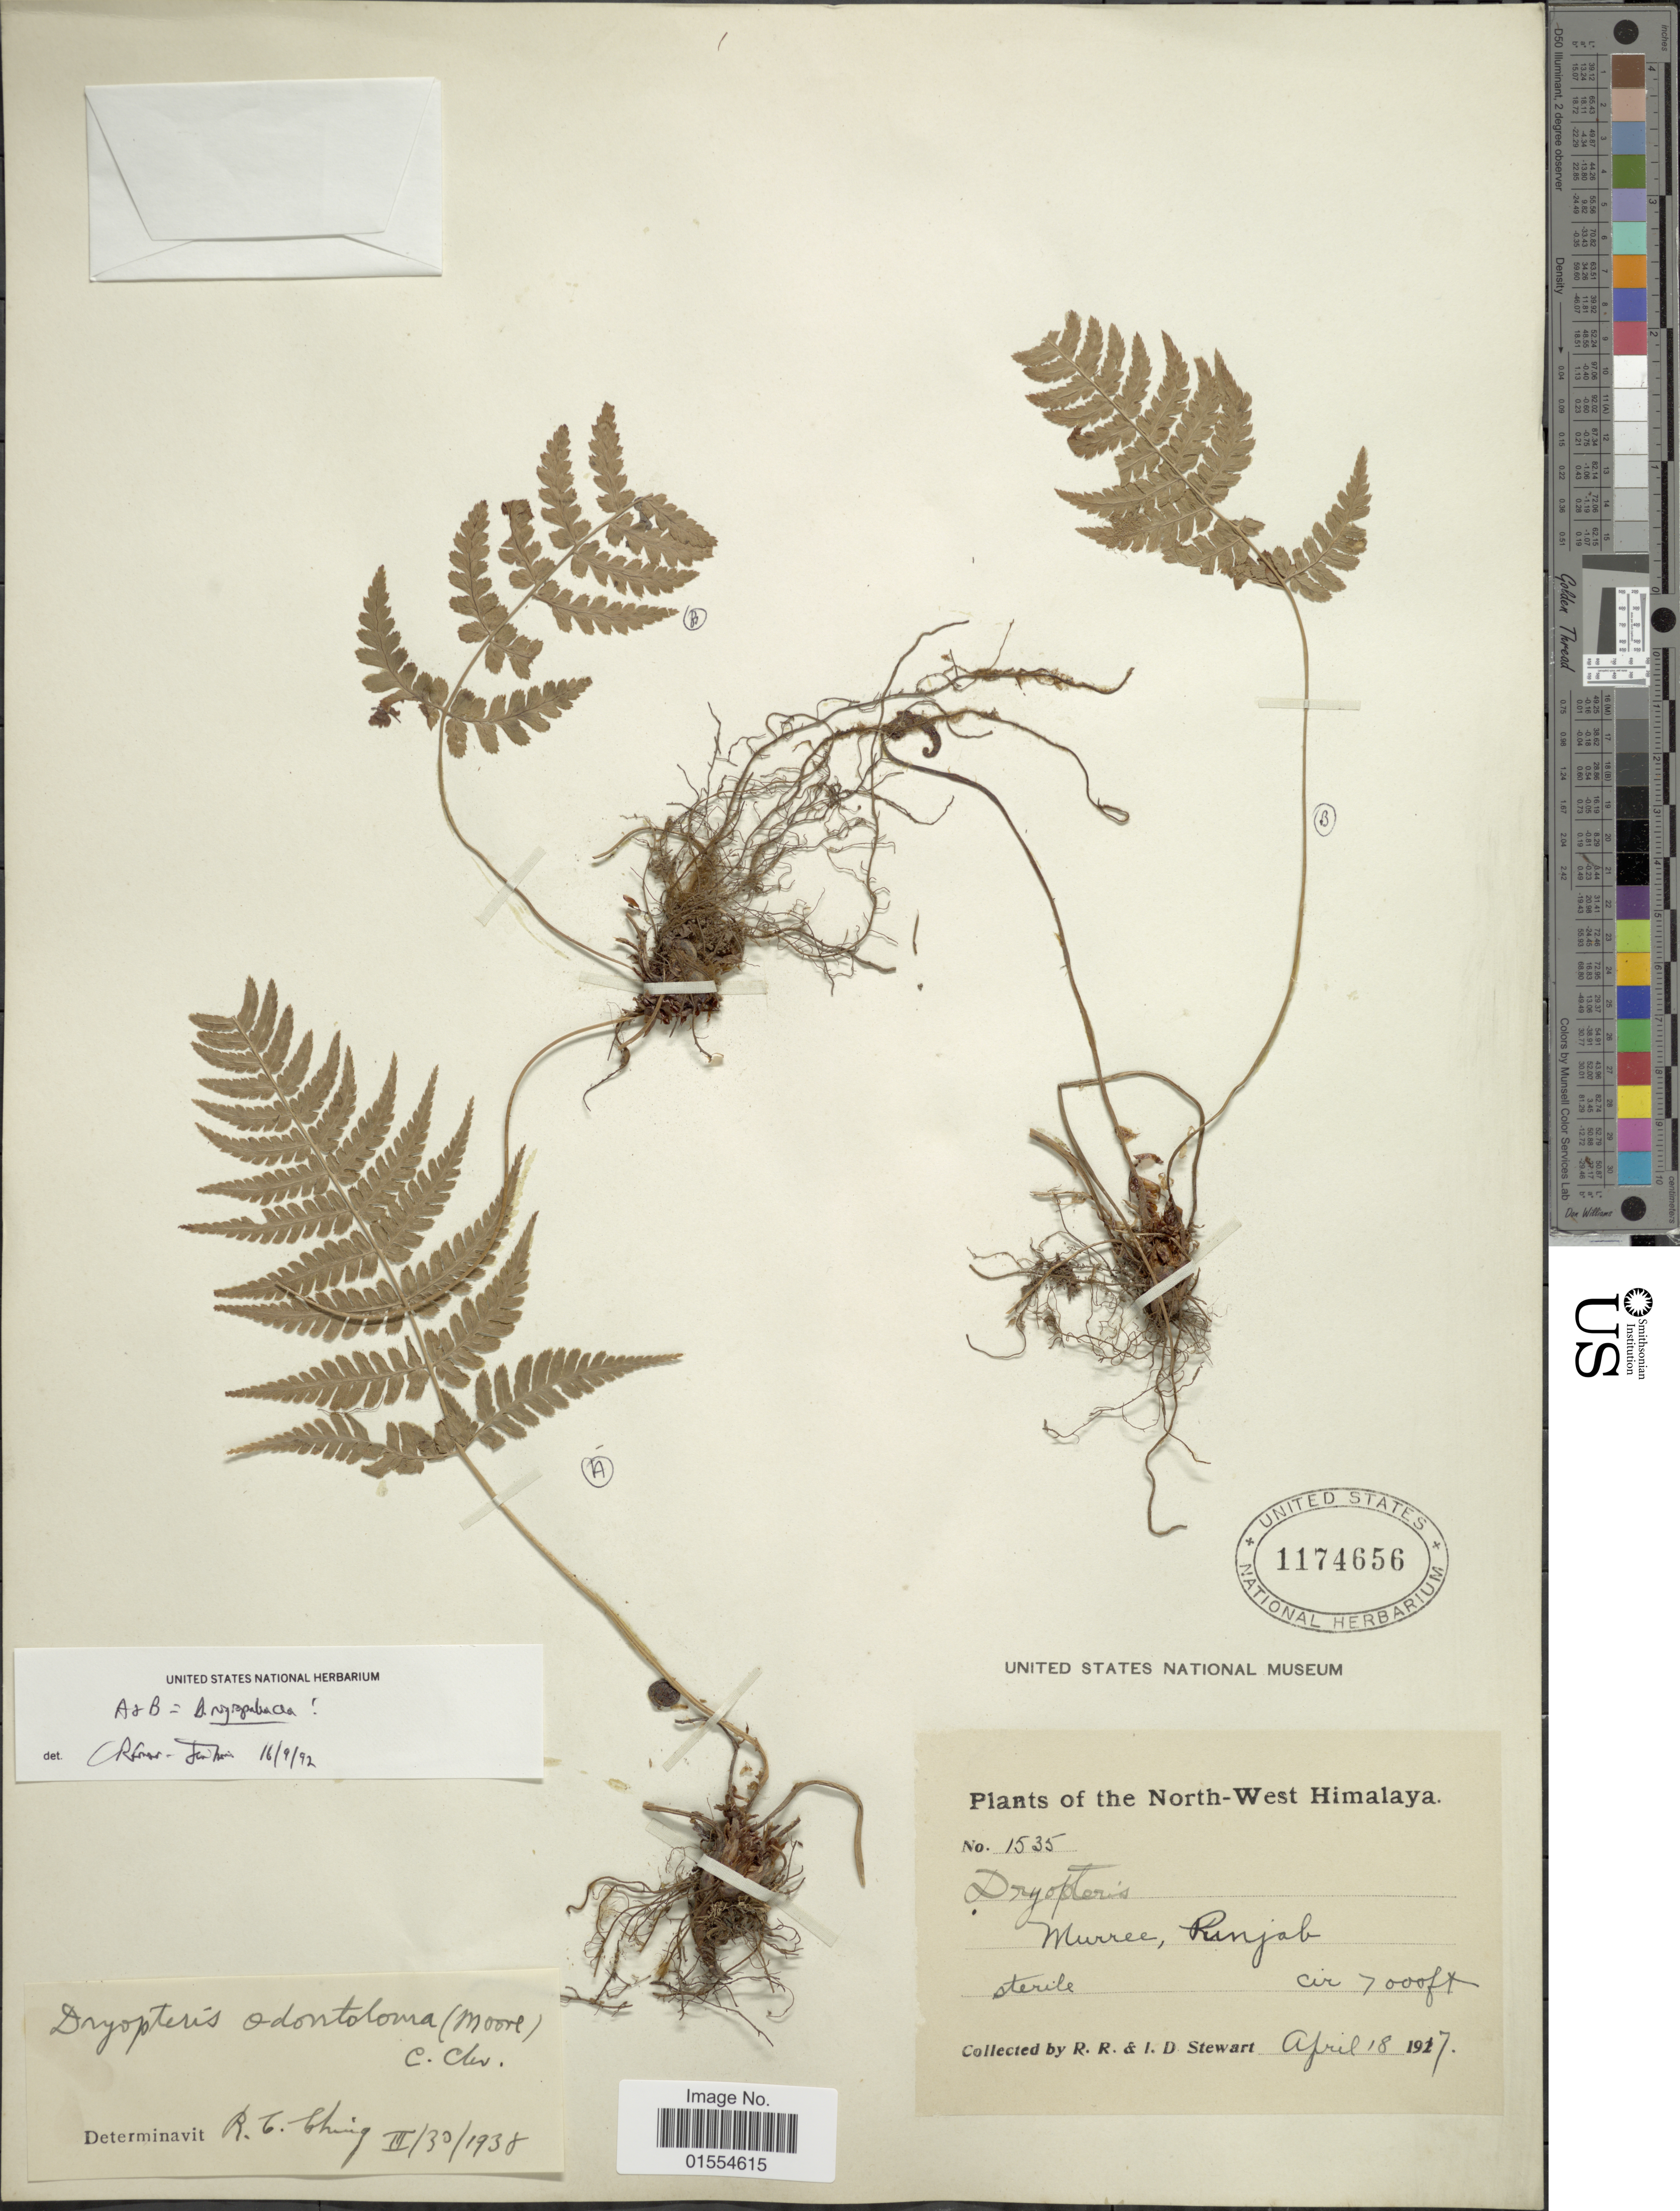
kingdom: Plantae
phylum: Tracheophyta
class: Polypodiopsida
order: Polypodiales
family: Dryopteridaceae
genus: Dryopteris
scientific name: Dryopteris odontoloma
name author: (Bedd.) C. Chr.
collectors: R. R. Stewart & I. Stewart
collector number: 1535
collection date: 1917-04-18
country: Pakistan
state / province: Punjab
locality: North-West Himalaya, Murree, Punjab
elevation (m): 2134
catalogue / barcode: US 1174656